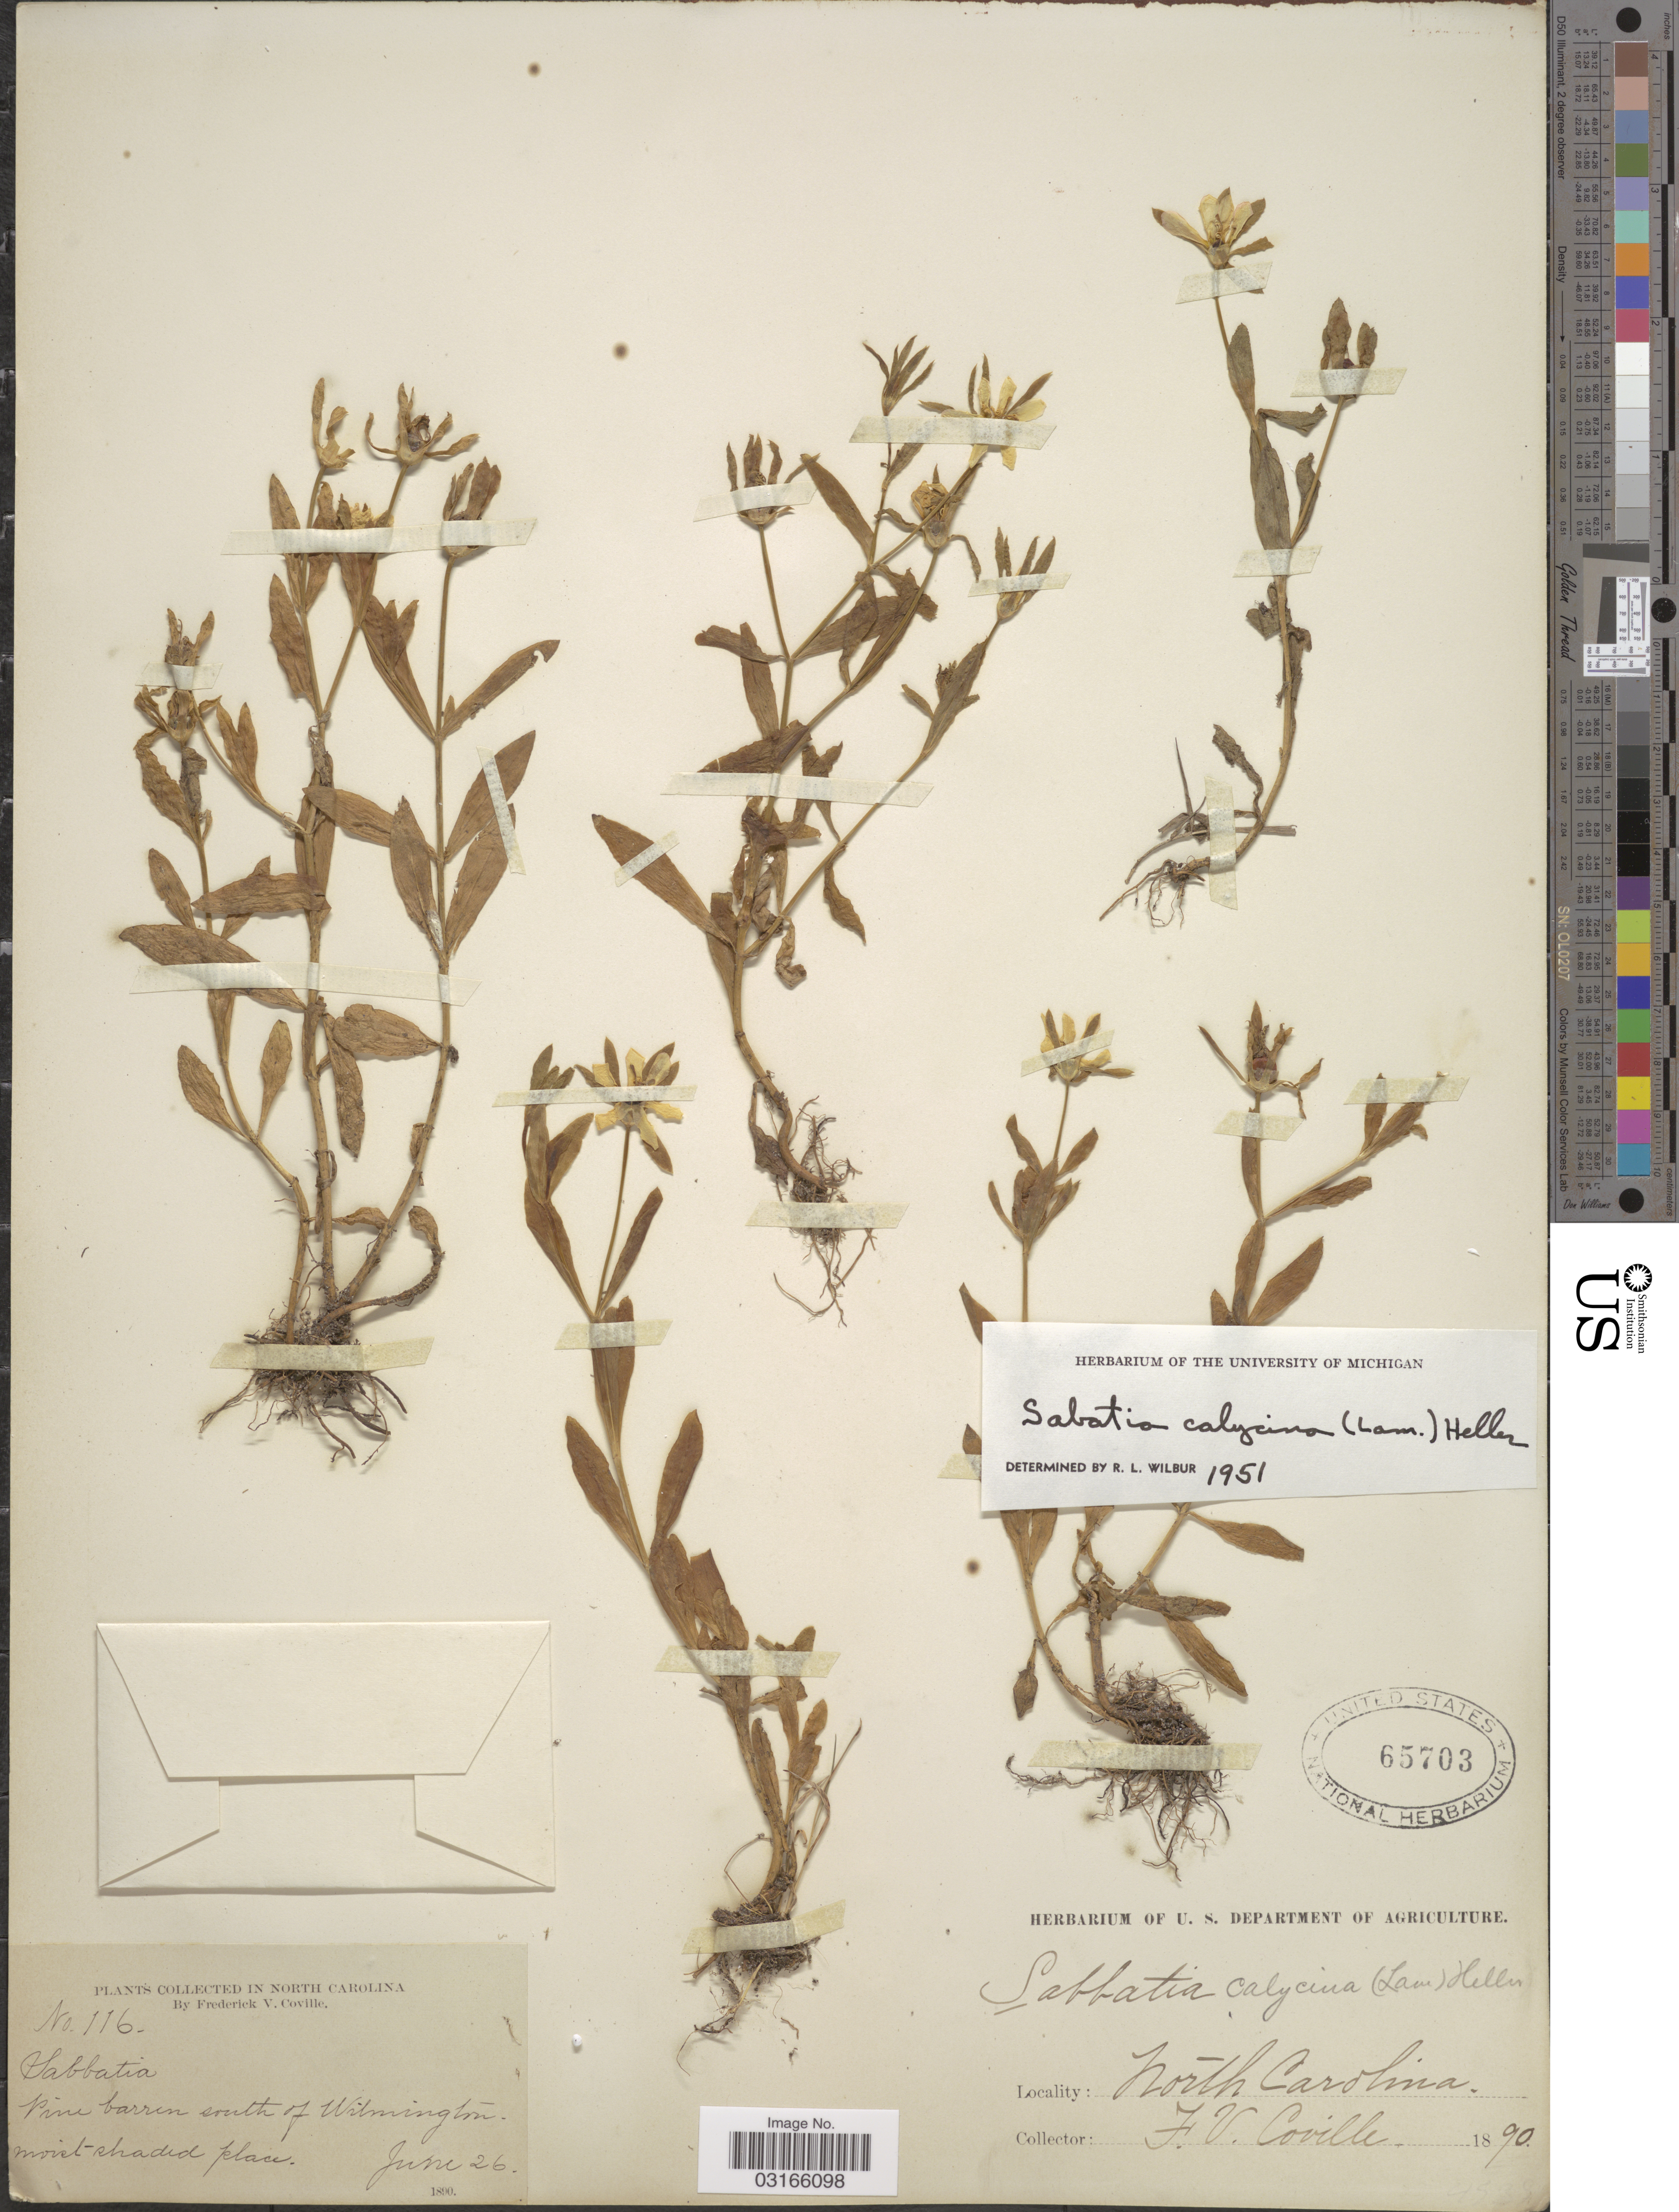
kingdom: Plantae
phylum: Tracheophyta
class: Magnoliopsida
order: Gentianales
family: Gentianaceae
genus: Sabatia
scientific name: Sabatia calycina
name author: (Lam.) A. Heller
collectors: F. V. Coville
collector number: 116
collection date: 1890-06-26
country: United States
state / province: North Carolina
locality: Pine barren south of Wilmington.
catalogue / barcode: US 65703